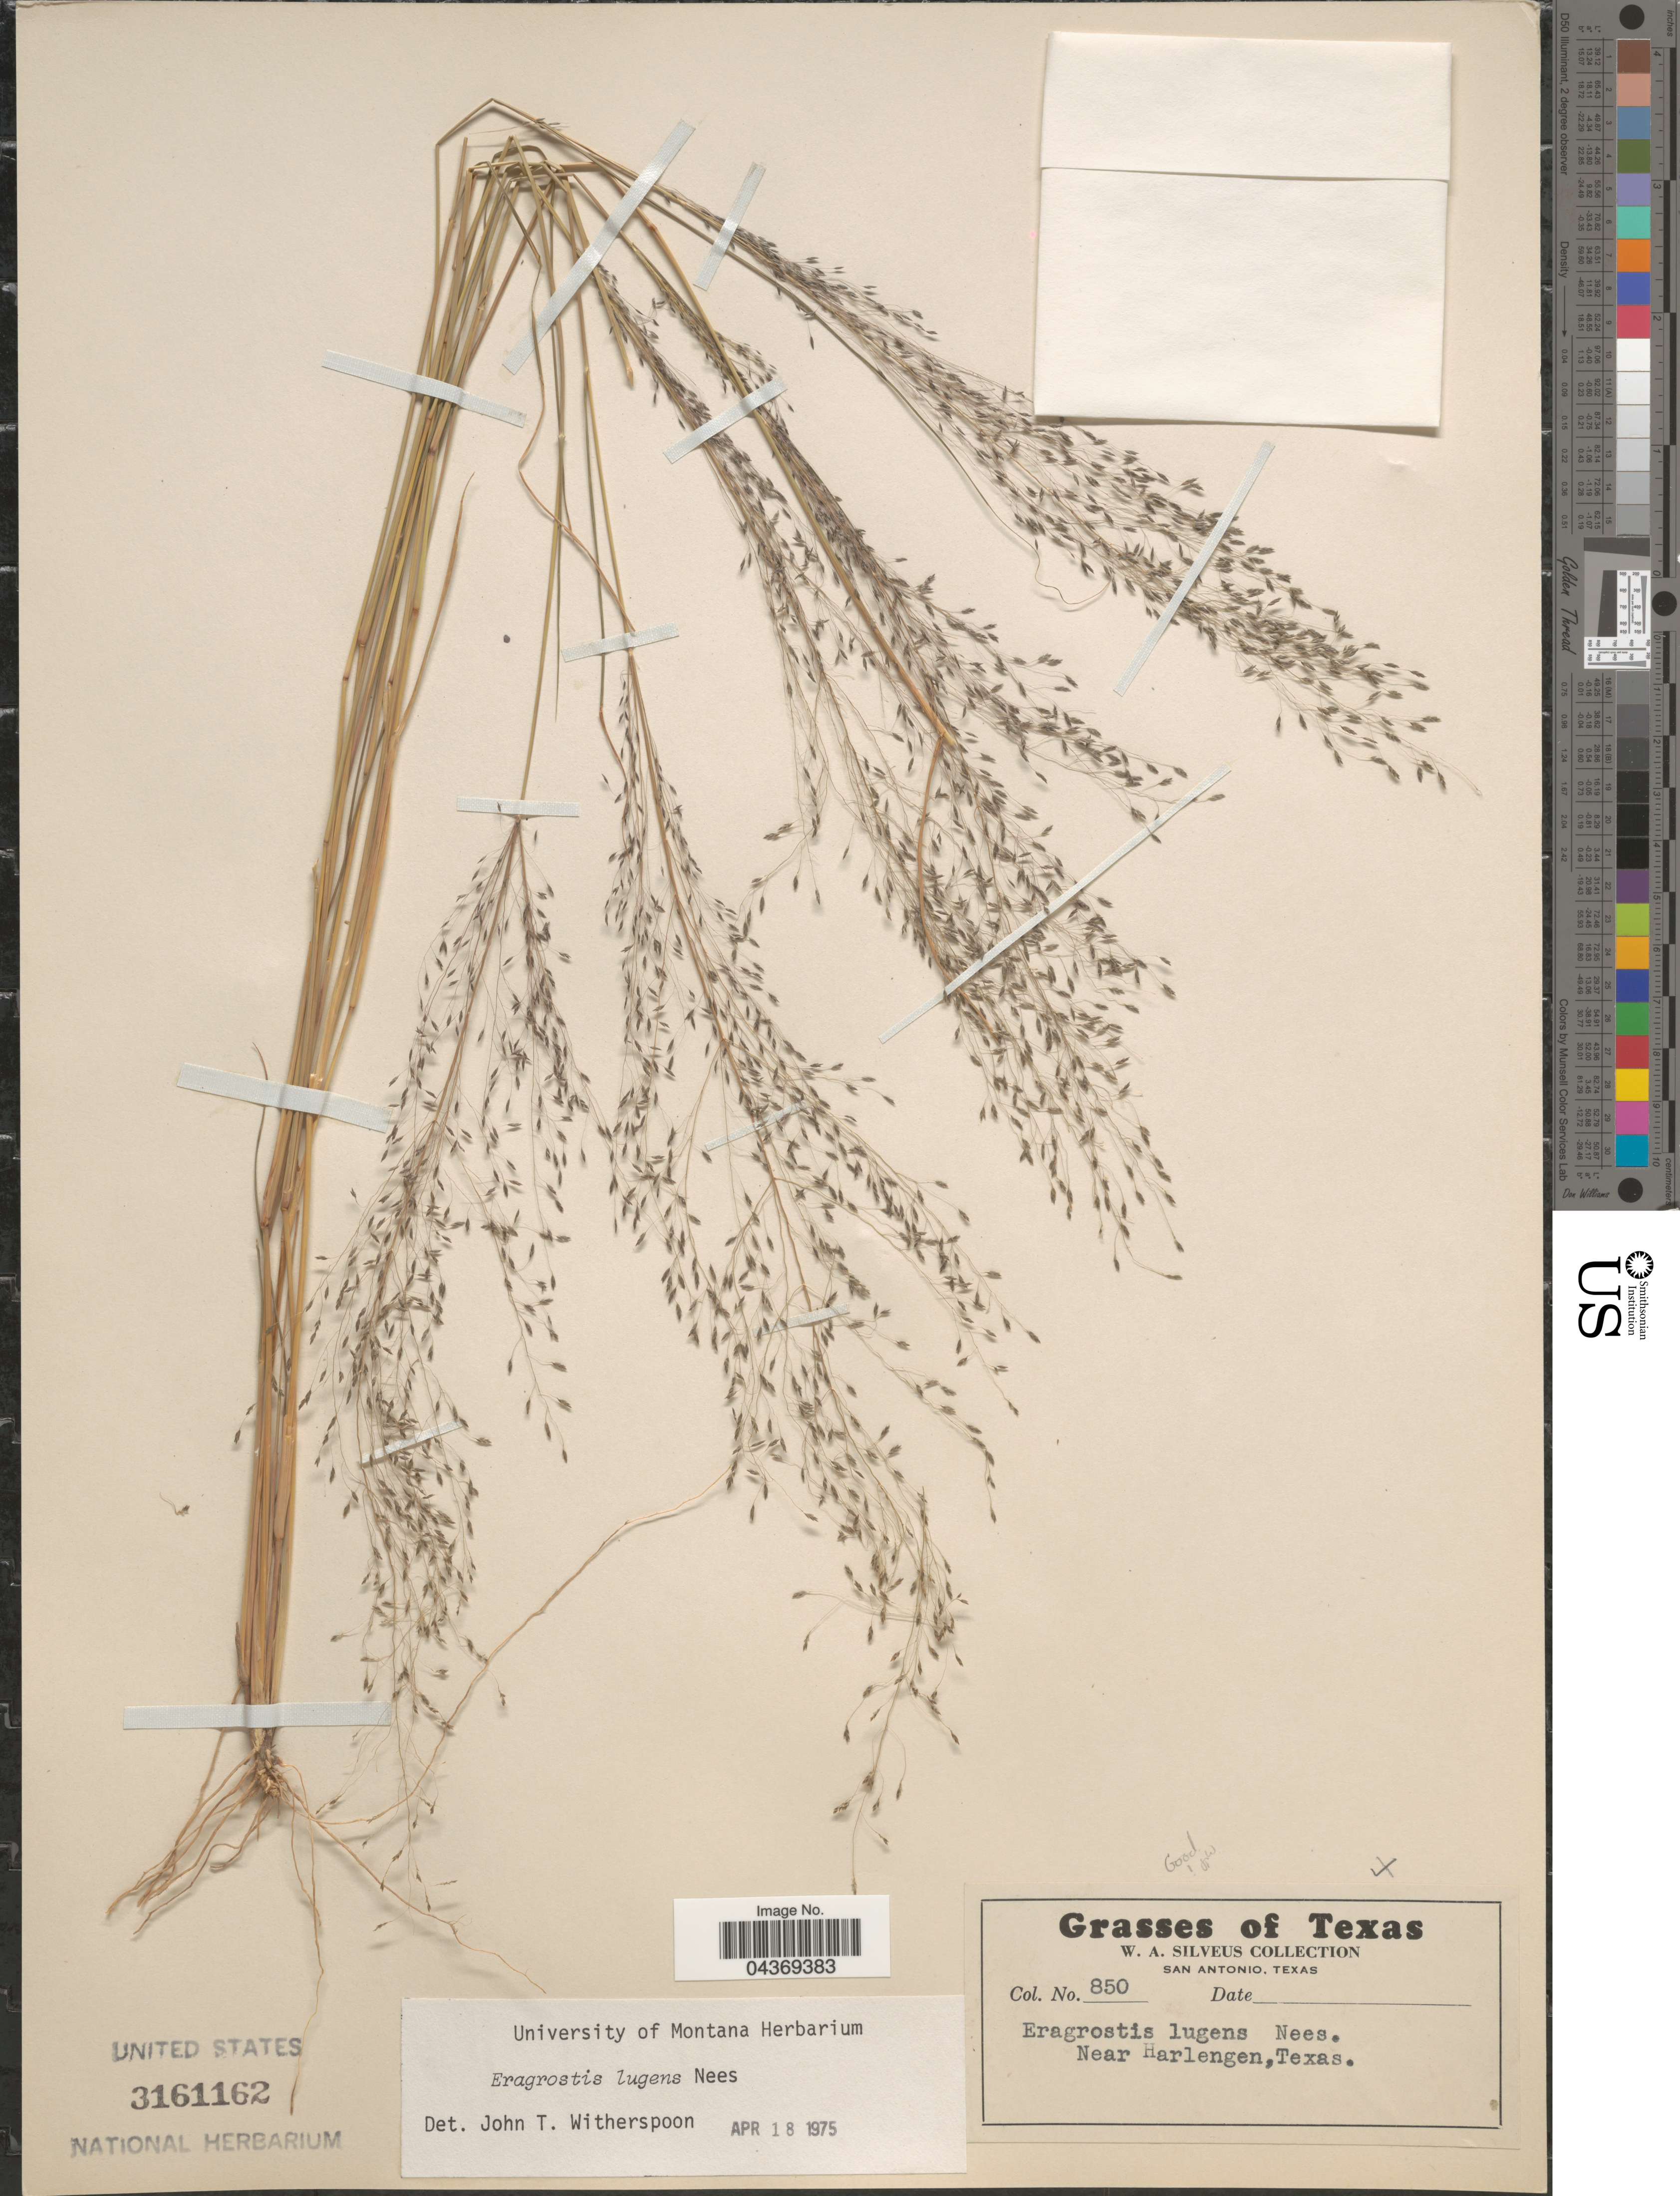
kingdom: Plantae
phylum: Tracheophyta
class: Liliopsida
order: Poales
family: Poaceae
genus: Eragrostis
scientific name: Eragrostis lugens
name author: Nees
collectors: W. Silveus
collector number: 850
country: United States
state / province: Texas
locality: Near Harlengen.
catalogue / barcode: US 3161162